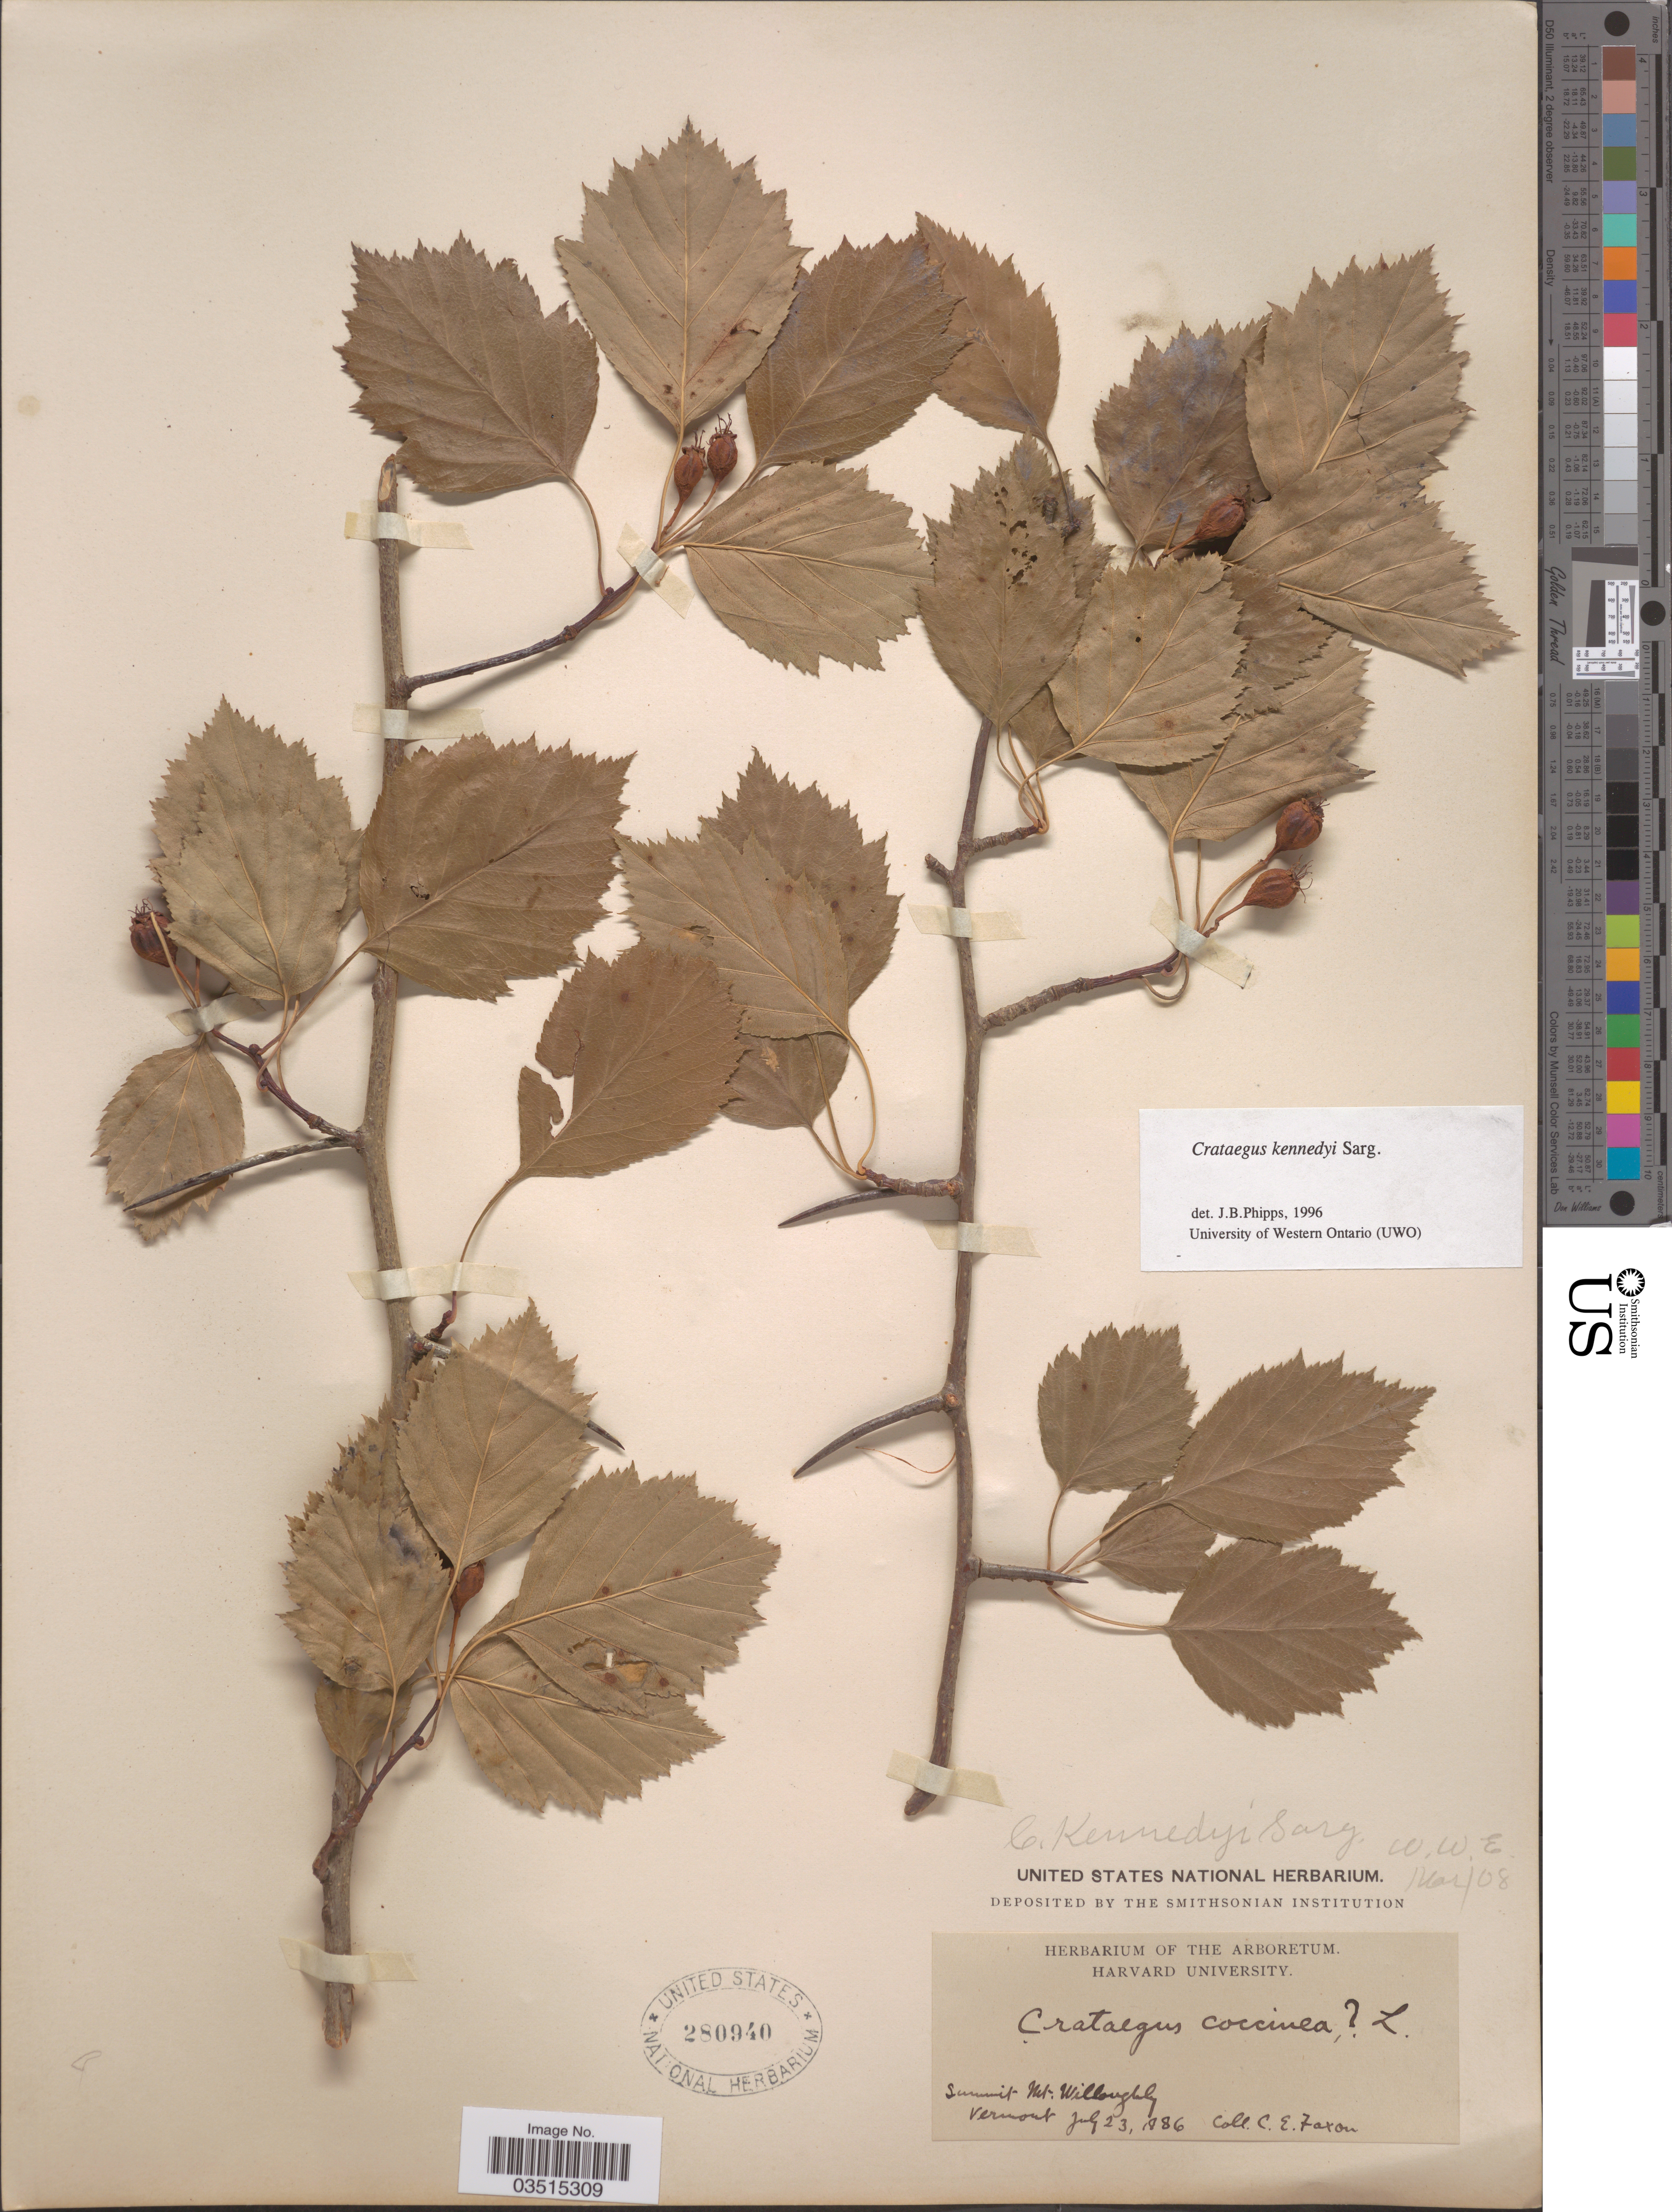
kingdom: Plantae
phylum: Tracheophyta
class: Magnoliopsida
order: Rosales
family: Rosaceae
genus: Crataegus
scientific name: Crataegus kennedyi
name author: Sarg.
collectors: C. Faxon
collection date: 1886-07-23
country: United States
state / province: Vermont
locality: Summit. Mt. Willoughby.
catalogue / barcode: US 280940